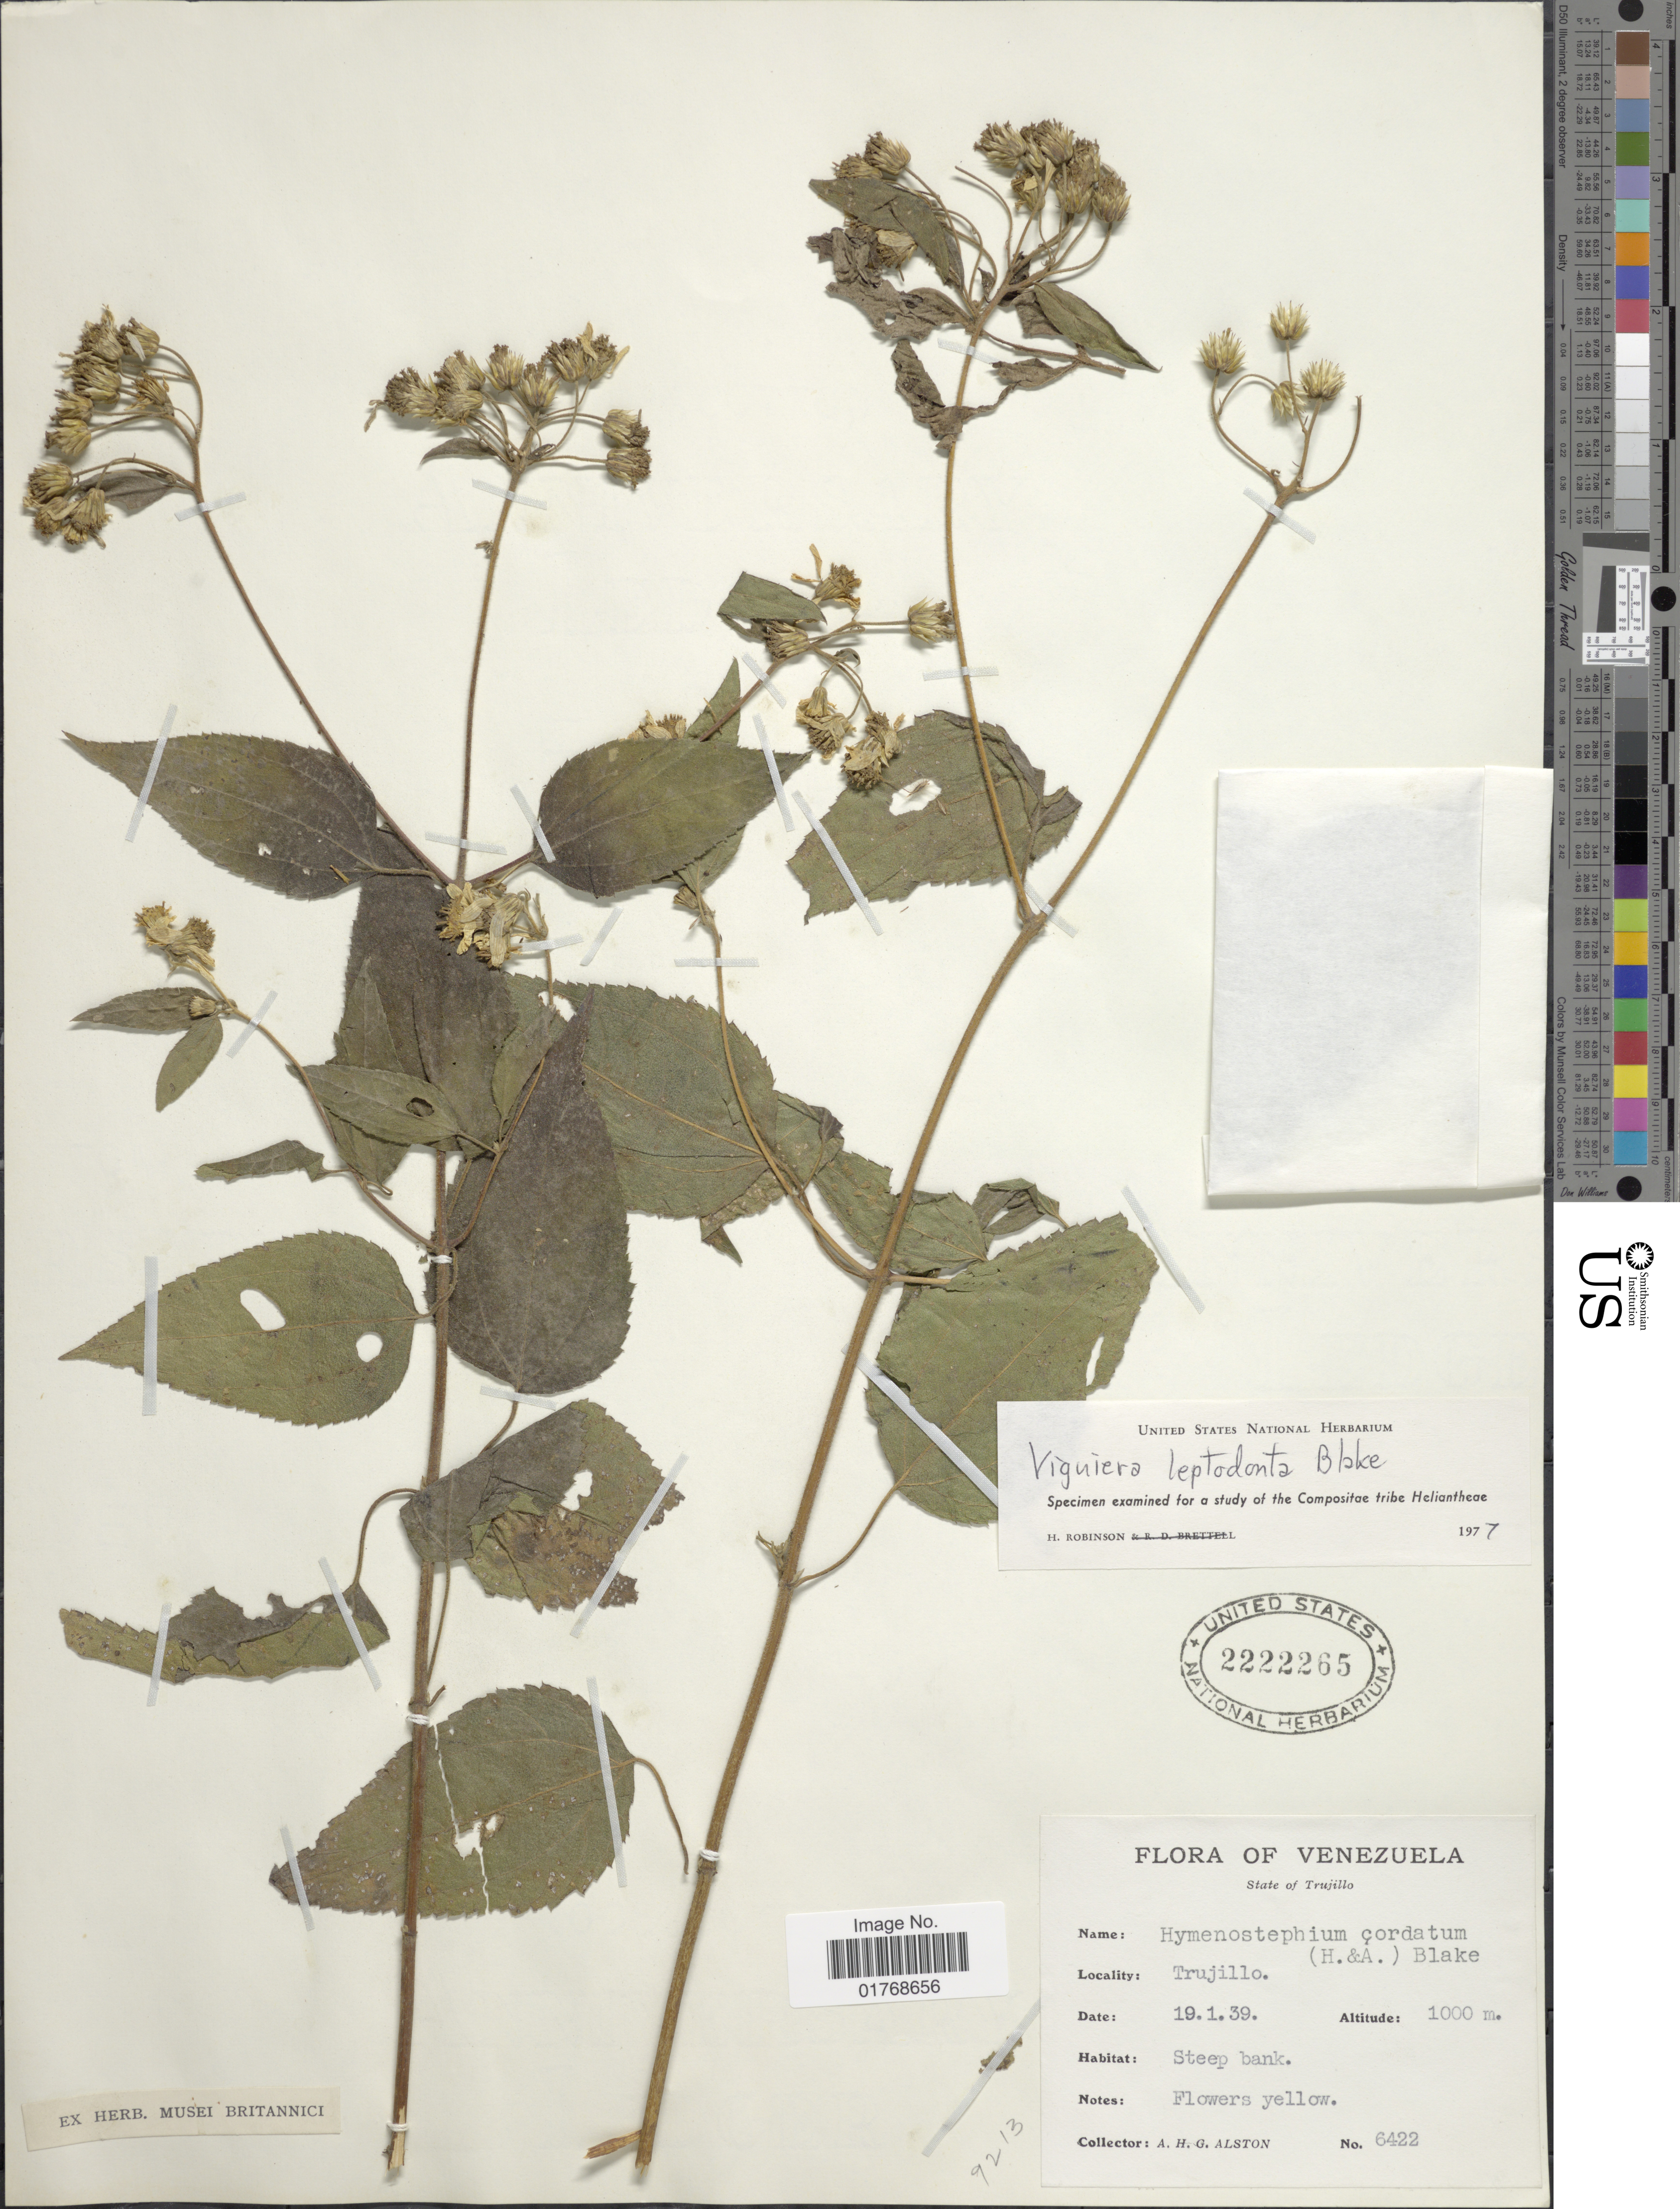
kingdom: Plantae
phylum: Tracheophyta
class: Magnoliopsida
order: Asterales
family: Asteraceae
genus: Viguiera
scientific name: Viguiera leptodonta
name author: S.F. Blake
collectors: A. H. Alston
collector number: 6422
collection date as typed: Transcribed d/m/y: 19/1/39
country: Venezuela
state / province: Trujillo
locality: State of Trujillo. Trujillo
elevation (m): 1000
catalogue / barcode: US 2222265